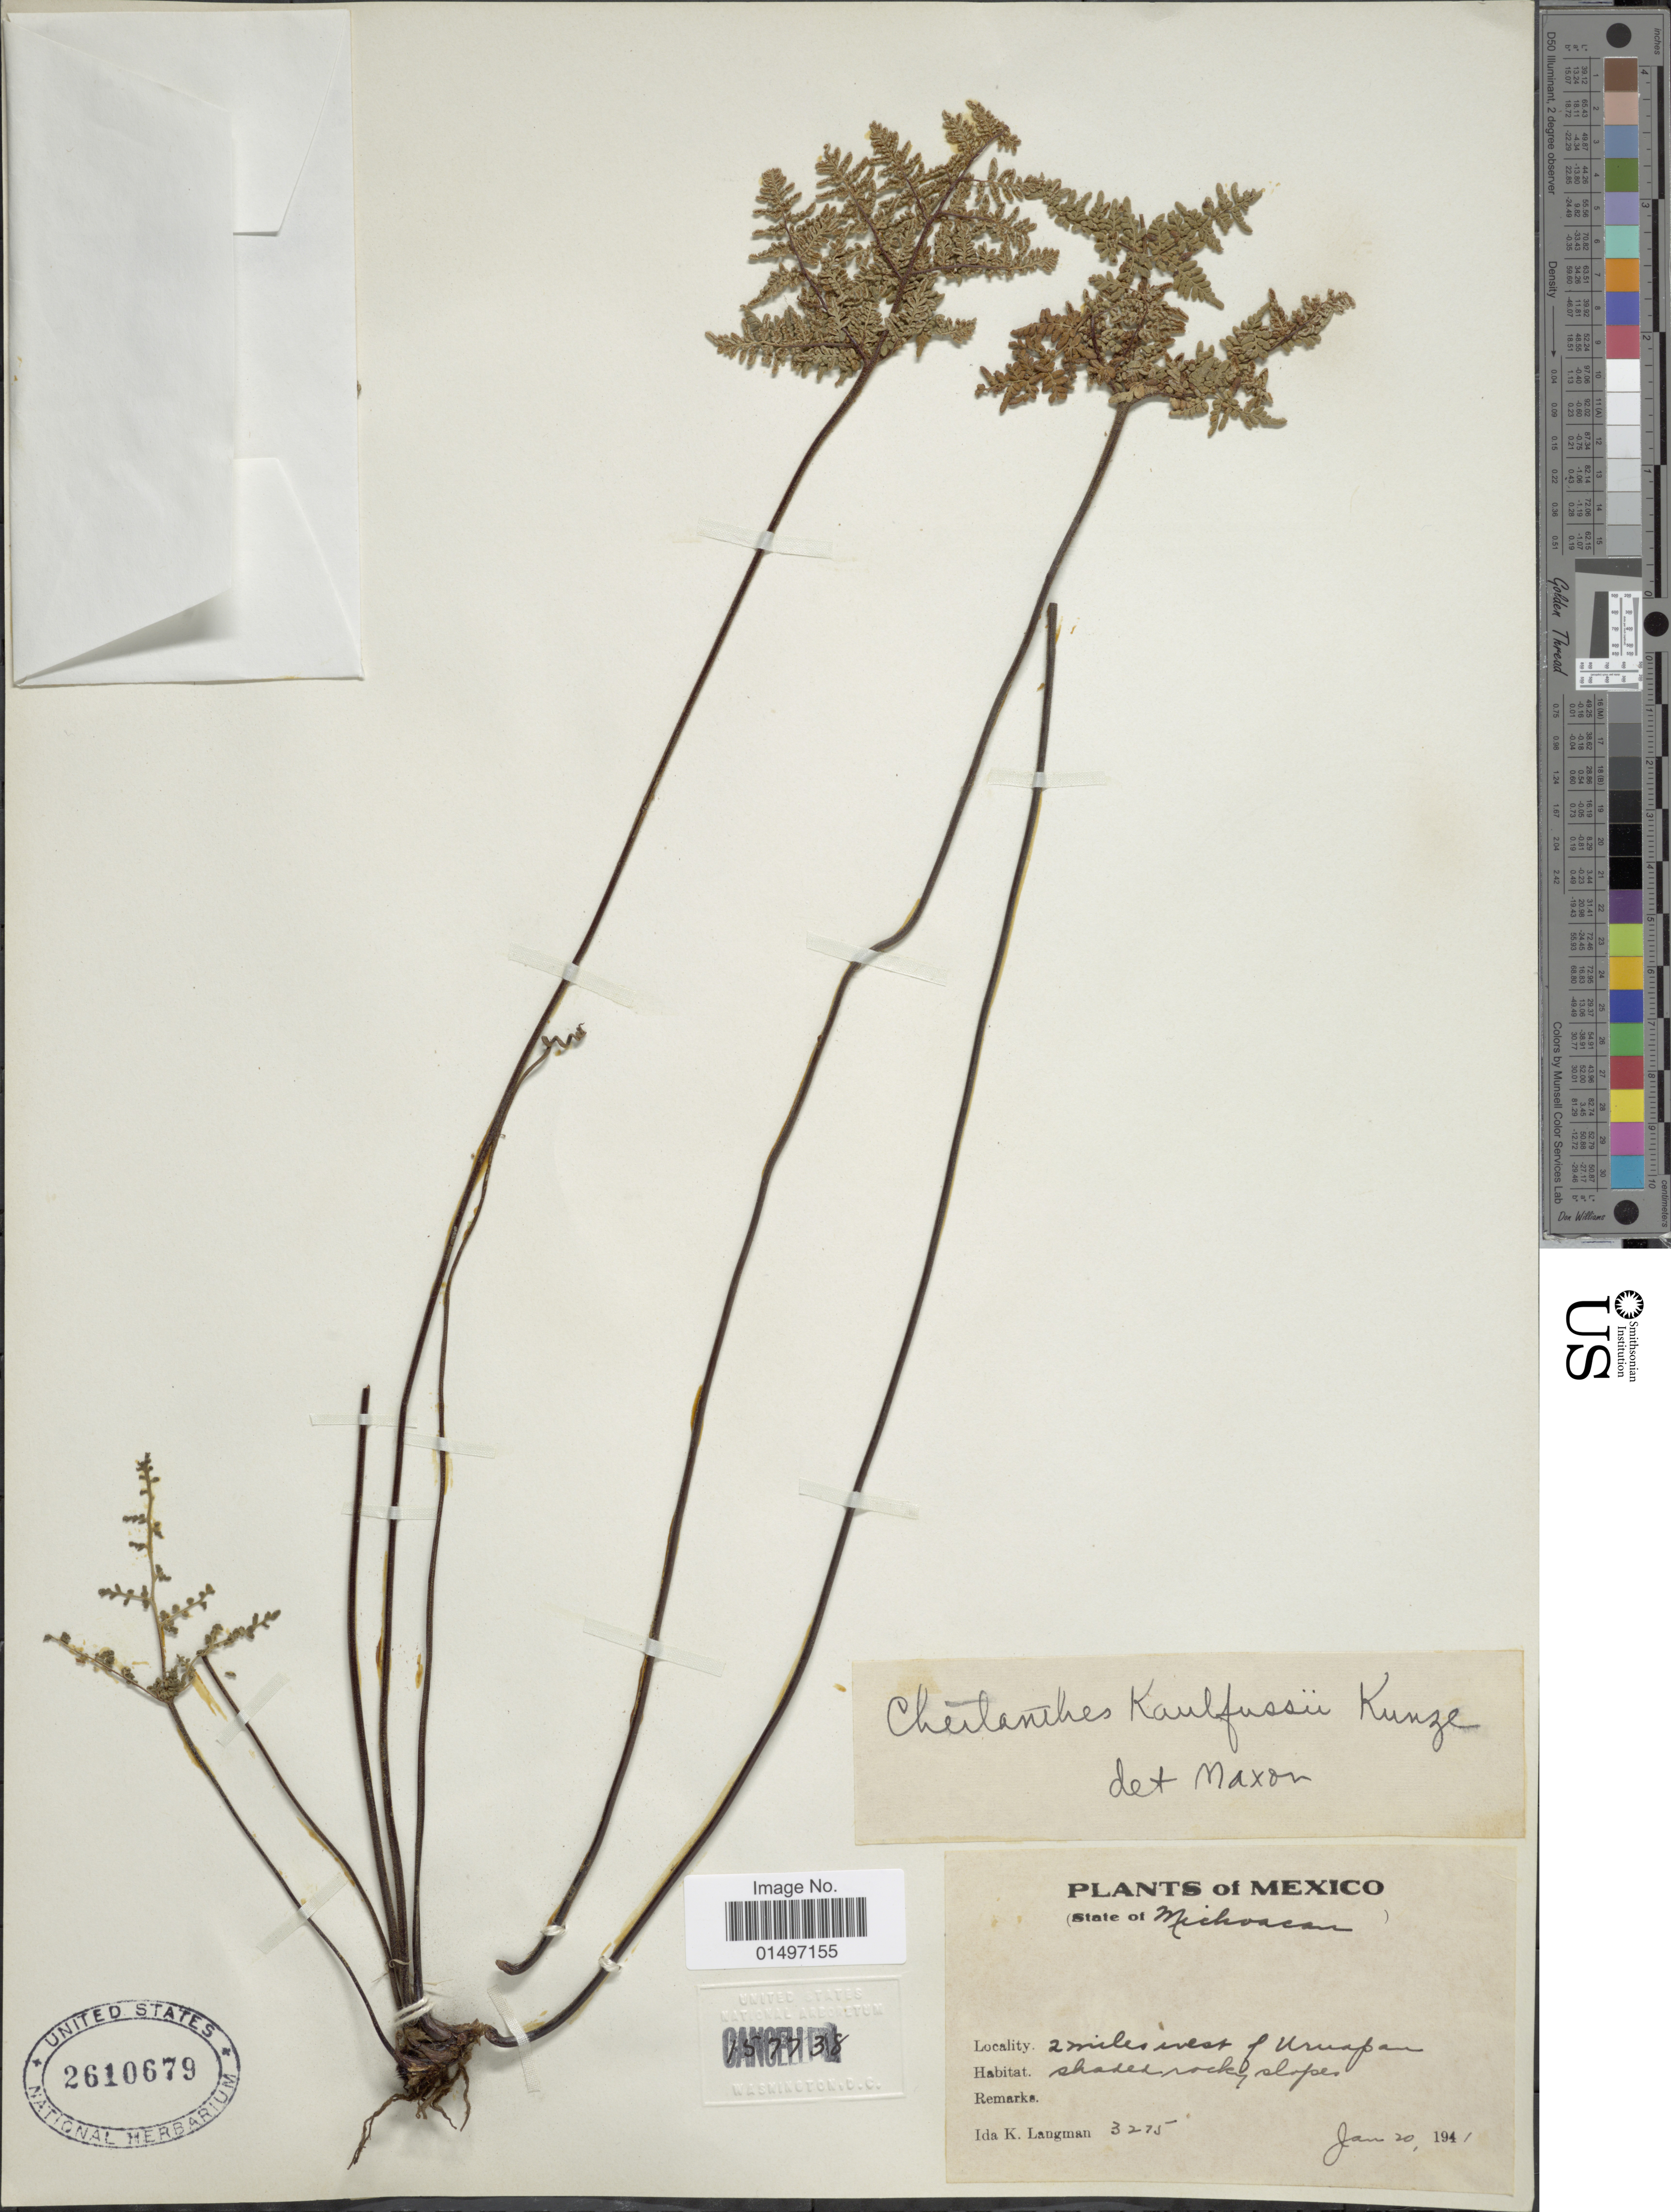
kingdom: Plantae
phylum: Tracheophyta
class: Polypodiopsida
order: Polypodiales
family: Pteridaceae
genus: Gaga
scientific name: Gaga kaulfussii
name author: (Kunze) Fay W. Li & Windham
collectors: I. K. Langman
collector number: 3275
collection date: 1941-01-20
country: Mexico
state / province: Michoacán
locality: Mexico, 2 miles west of Uruapan.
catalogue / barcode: US 2610679